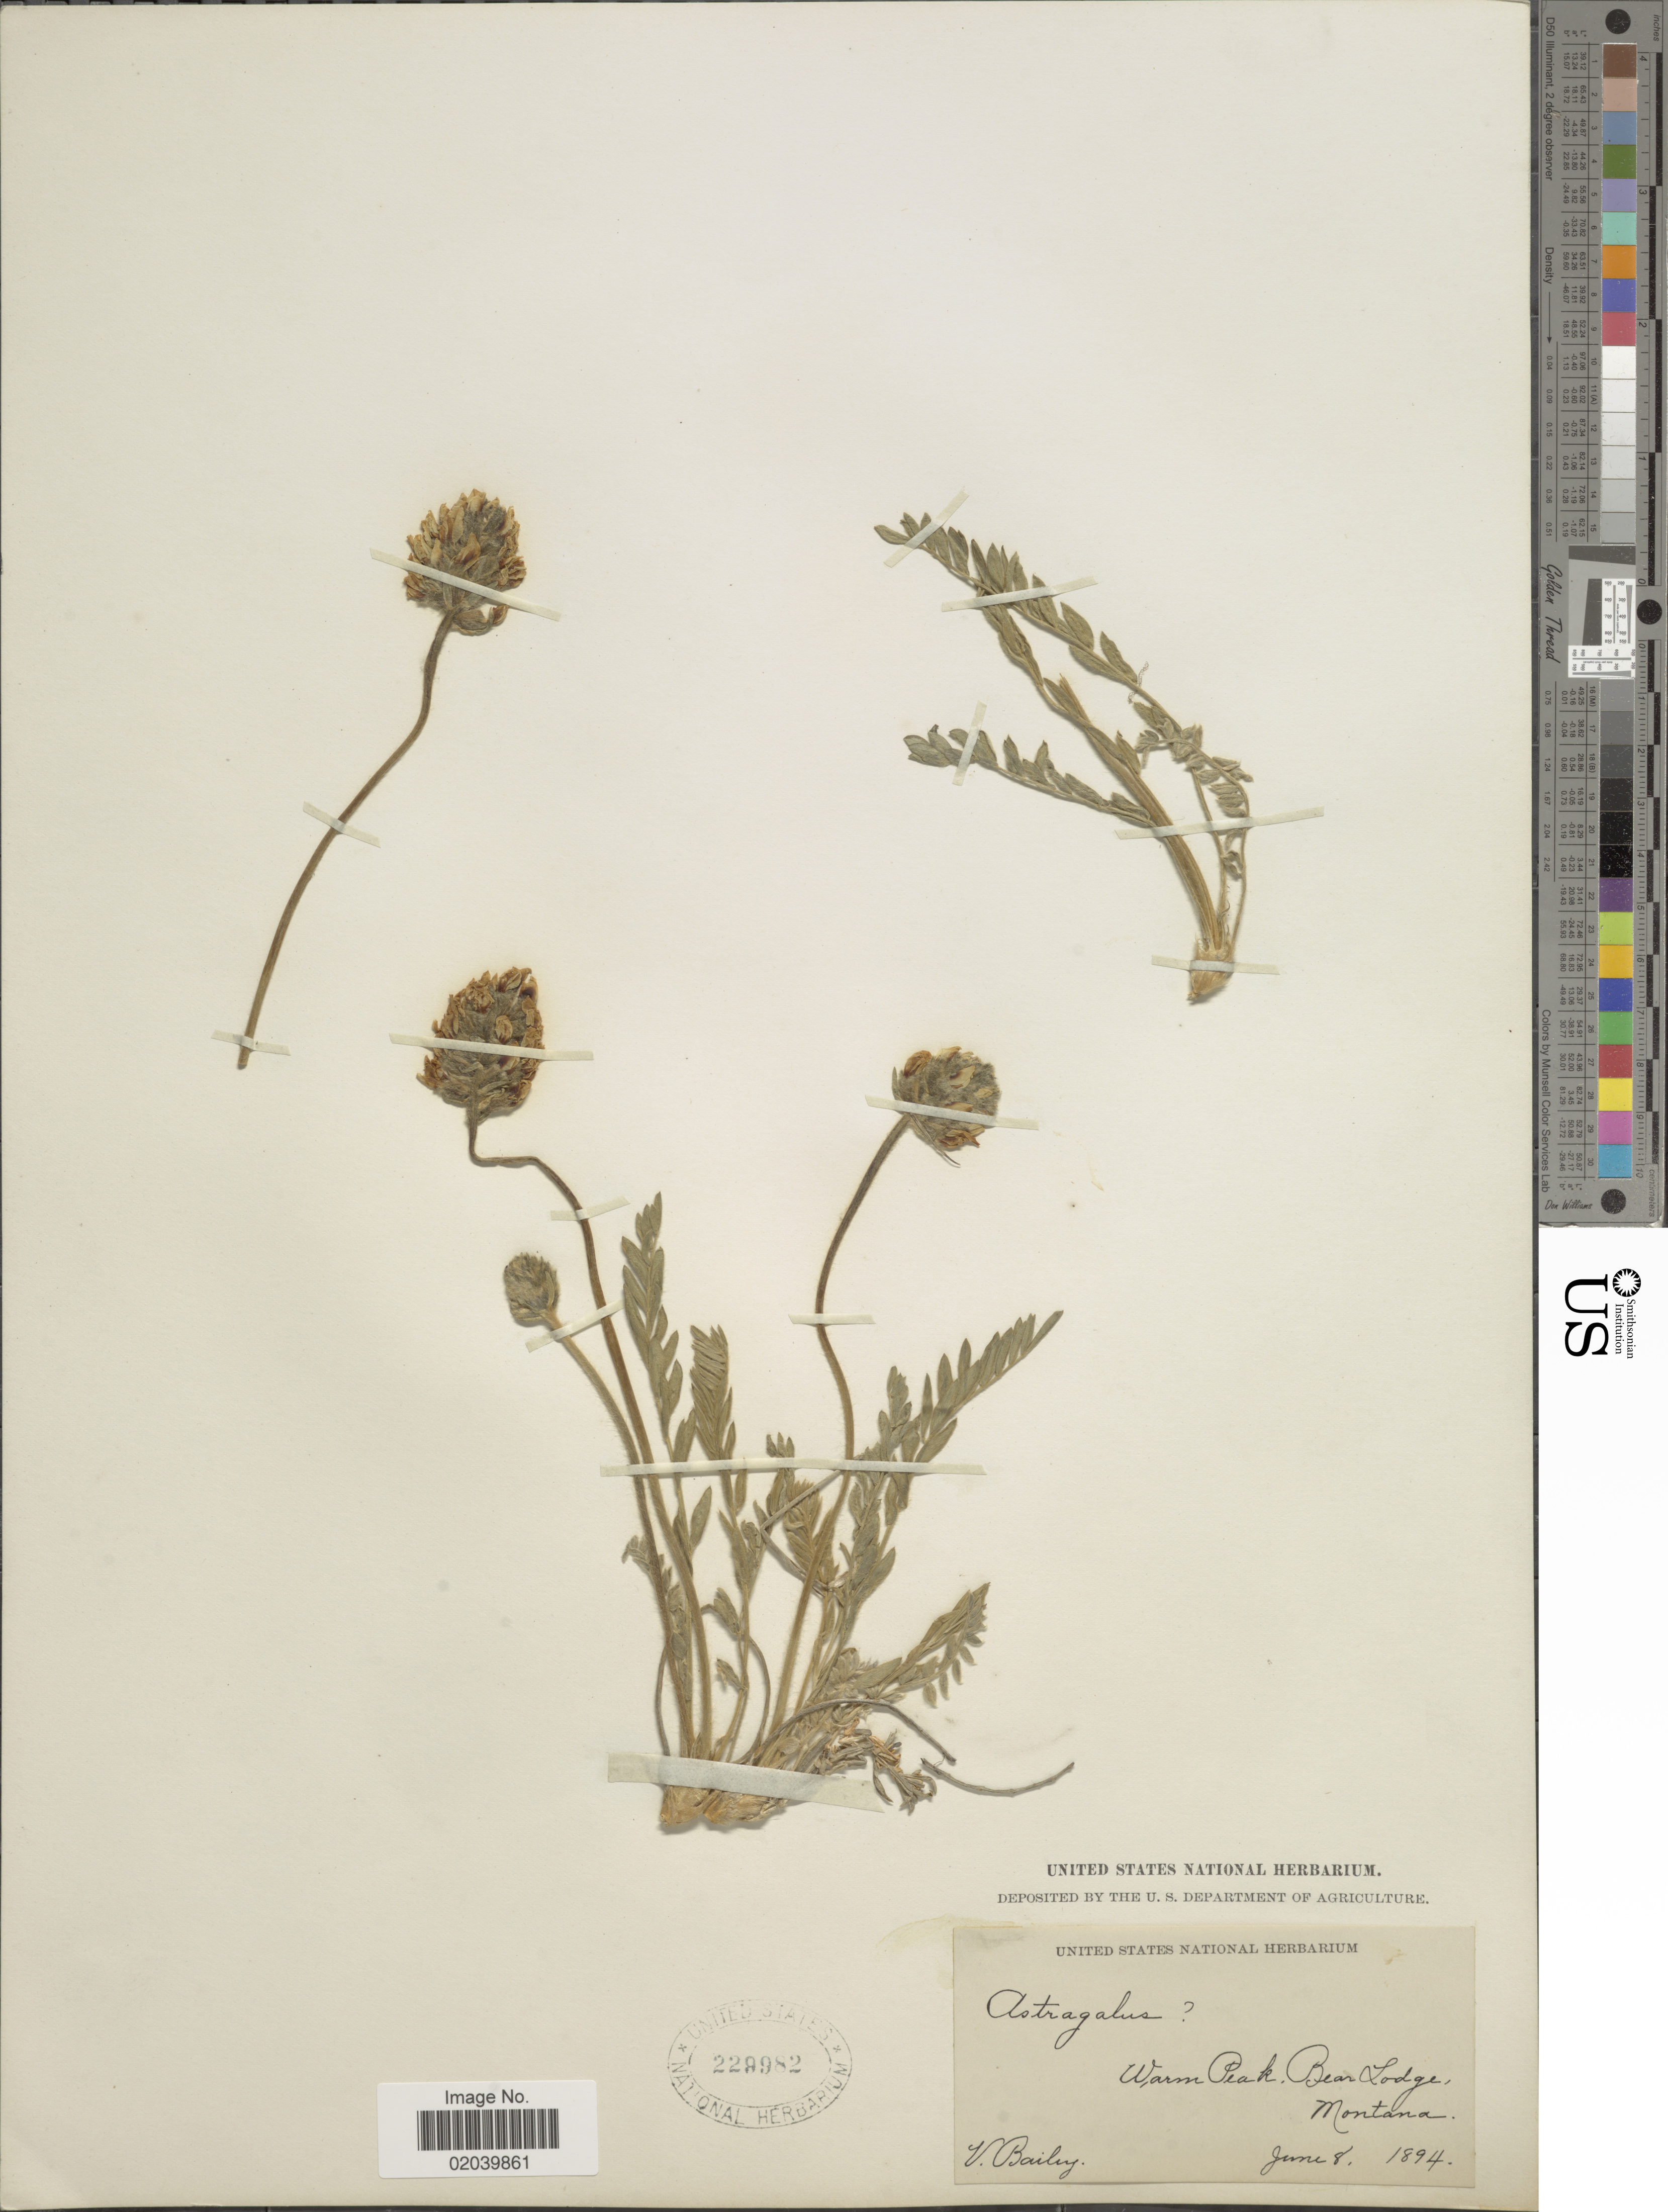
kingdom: Plantae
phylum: Tracheophyta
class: Magnoliopsida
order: Fabales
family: Fabaceae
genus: Oxytropis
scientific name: Oxytropis lambertii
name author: Pursh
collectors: V. L. Bailey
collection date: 1894-06-08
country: United States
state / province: Montana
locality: Warm Peak, Bear Lodge, Montana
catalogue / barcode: US 229982